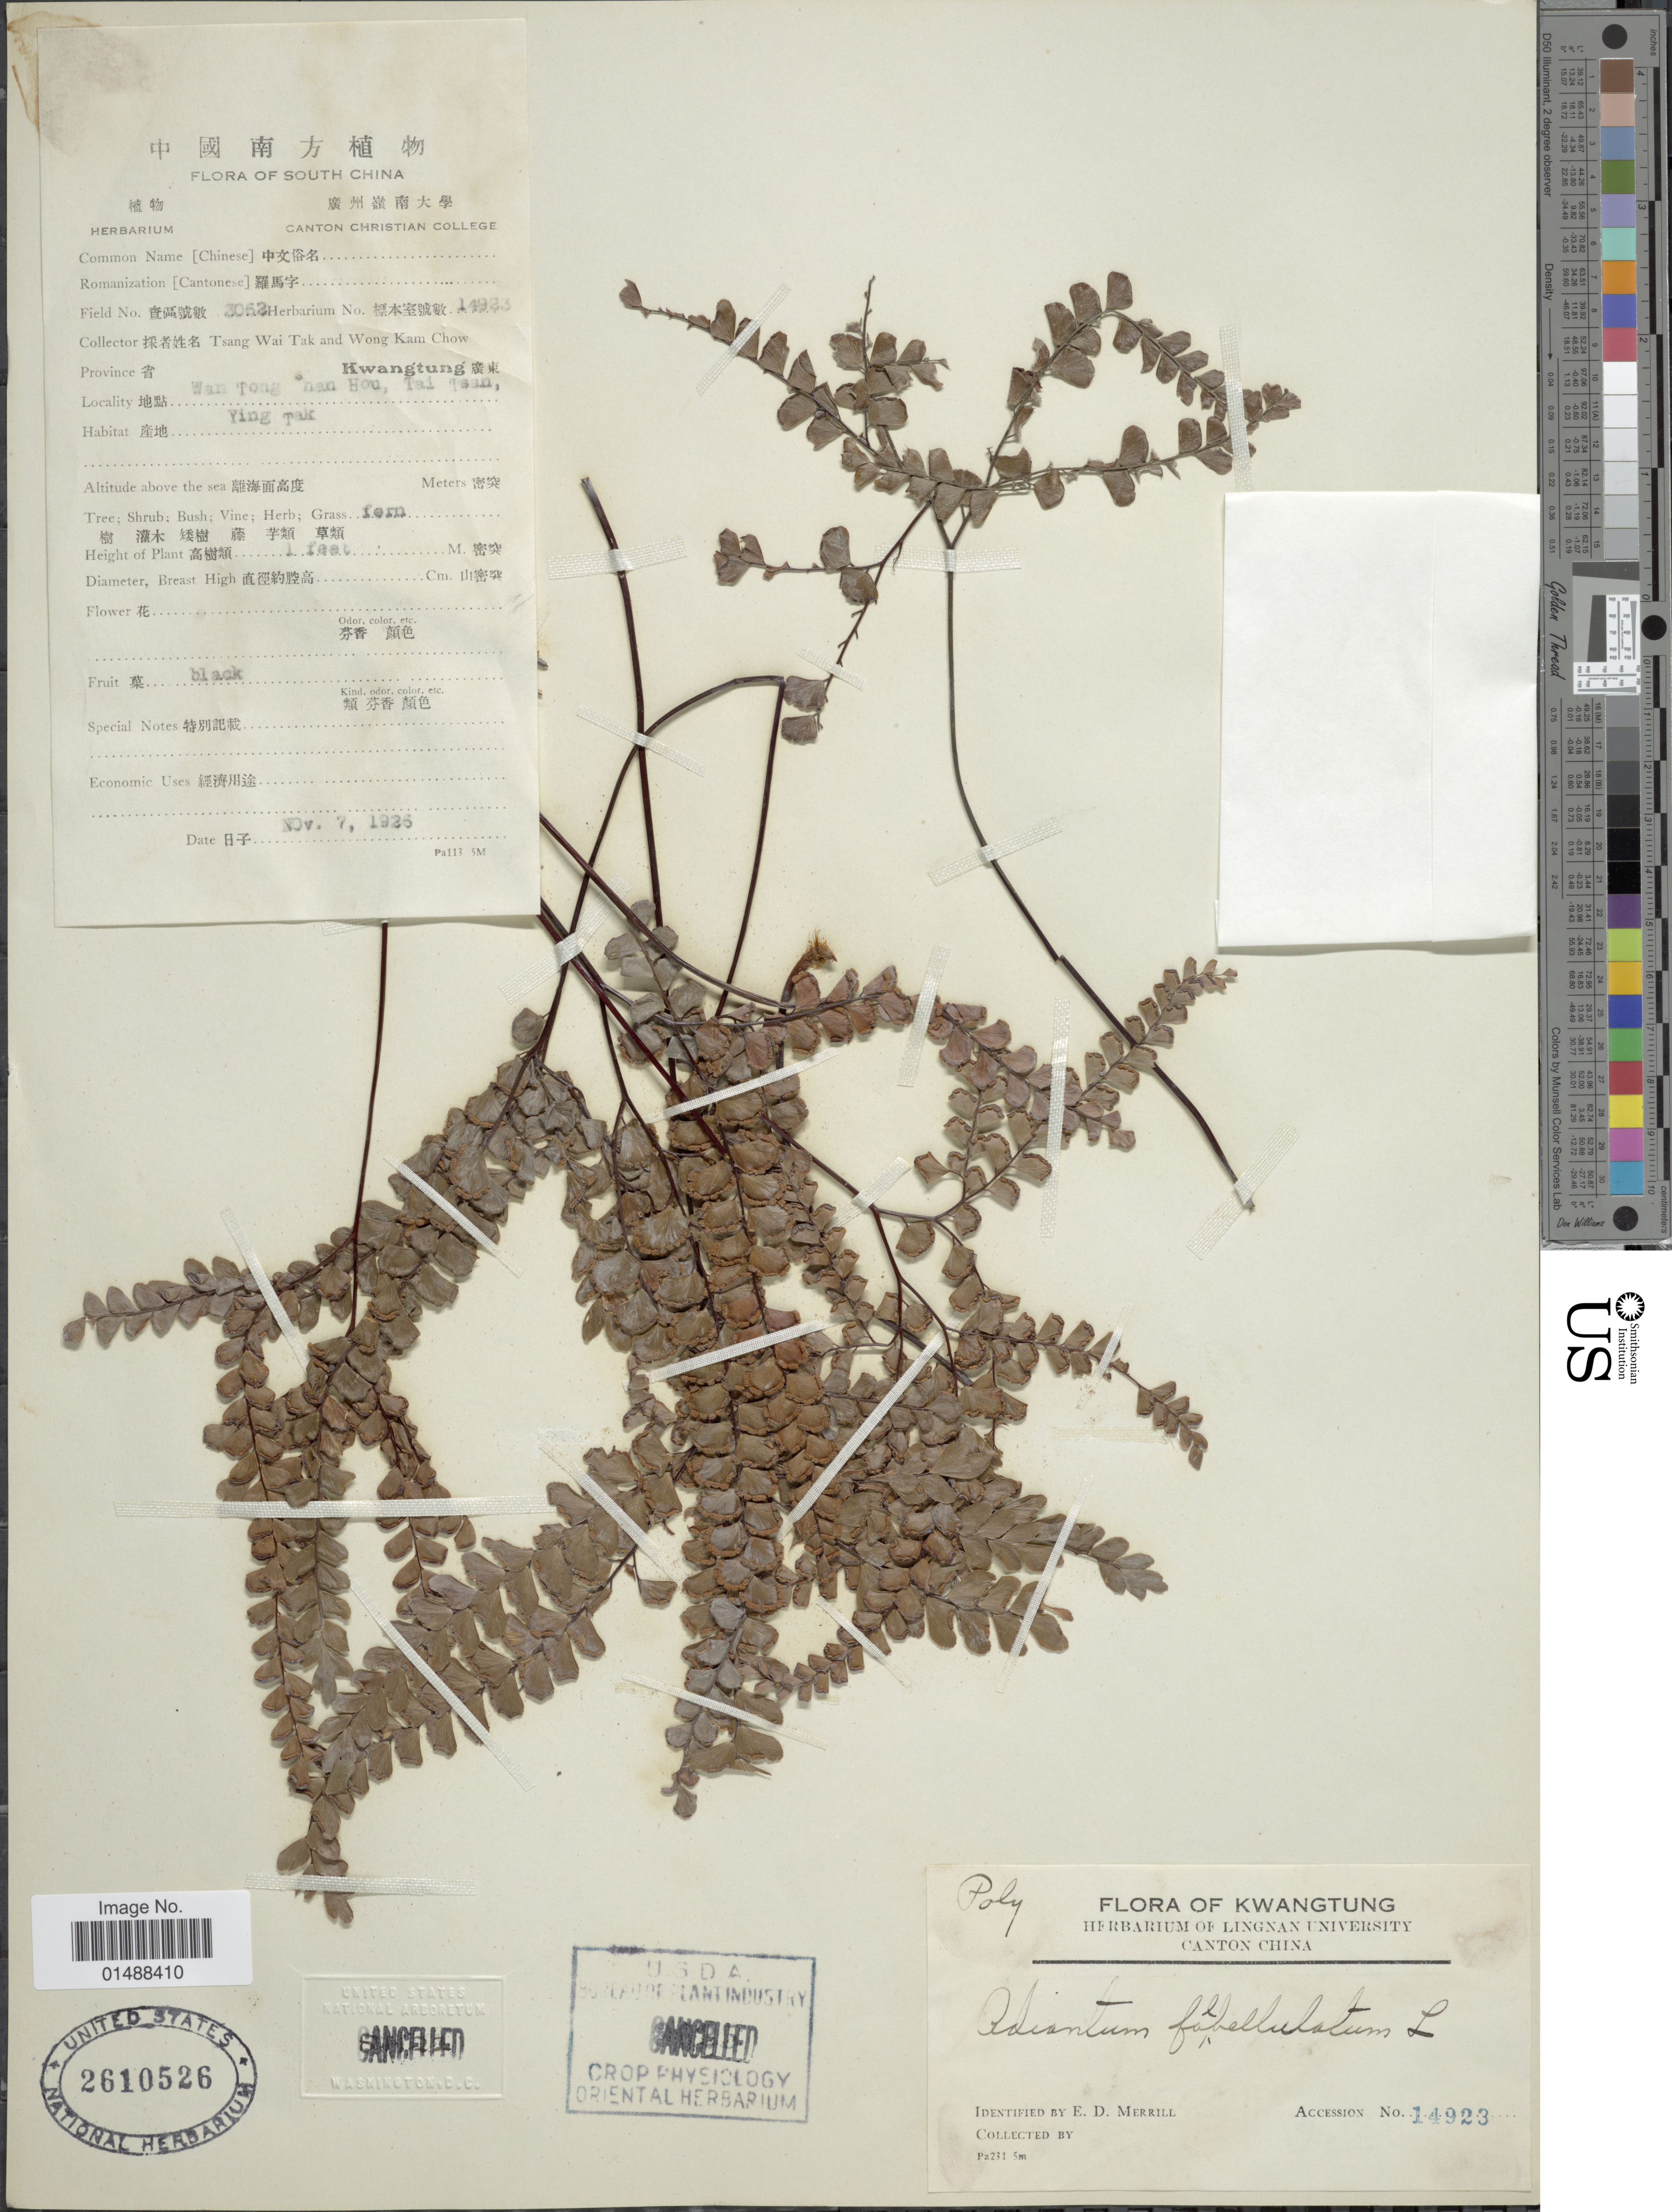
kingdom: Plantae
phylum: Tracheophyta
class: Polypodiopsida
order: Polypodiales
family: Pteridaceae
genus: Adiantum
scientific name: Adiantum flabellulatum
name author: L.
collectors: W. T. Tsang & K. C. Wong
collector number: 3062/14923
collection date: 1926-11-07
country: China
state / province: Guangdong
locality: Kwangtung, South China, Wang Tong Nam Hou, Tai Tsan, Ying Tak.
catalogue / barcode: US 2610526